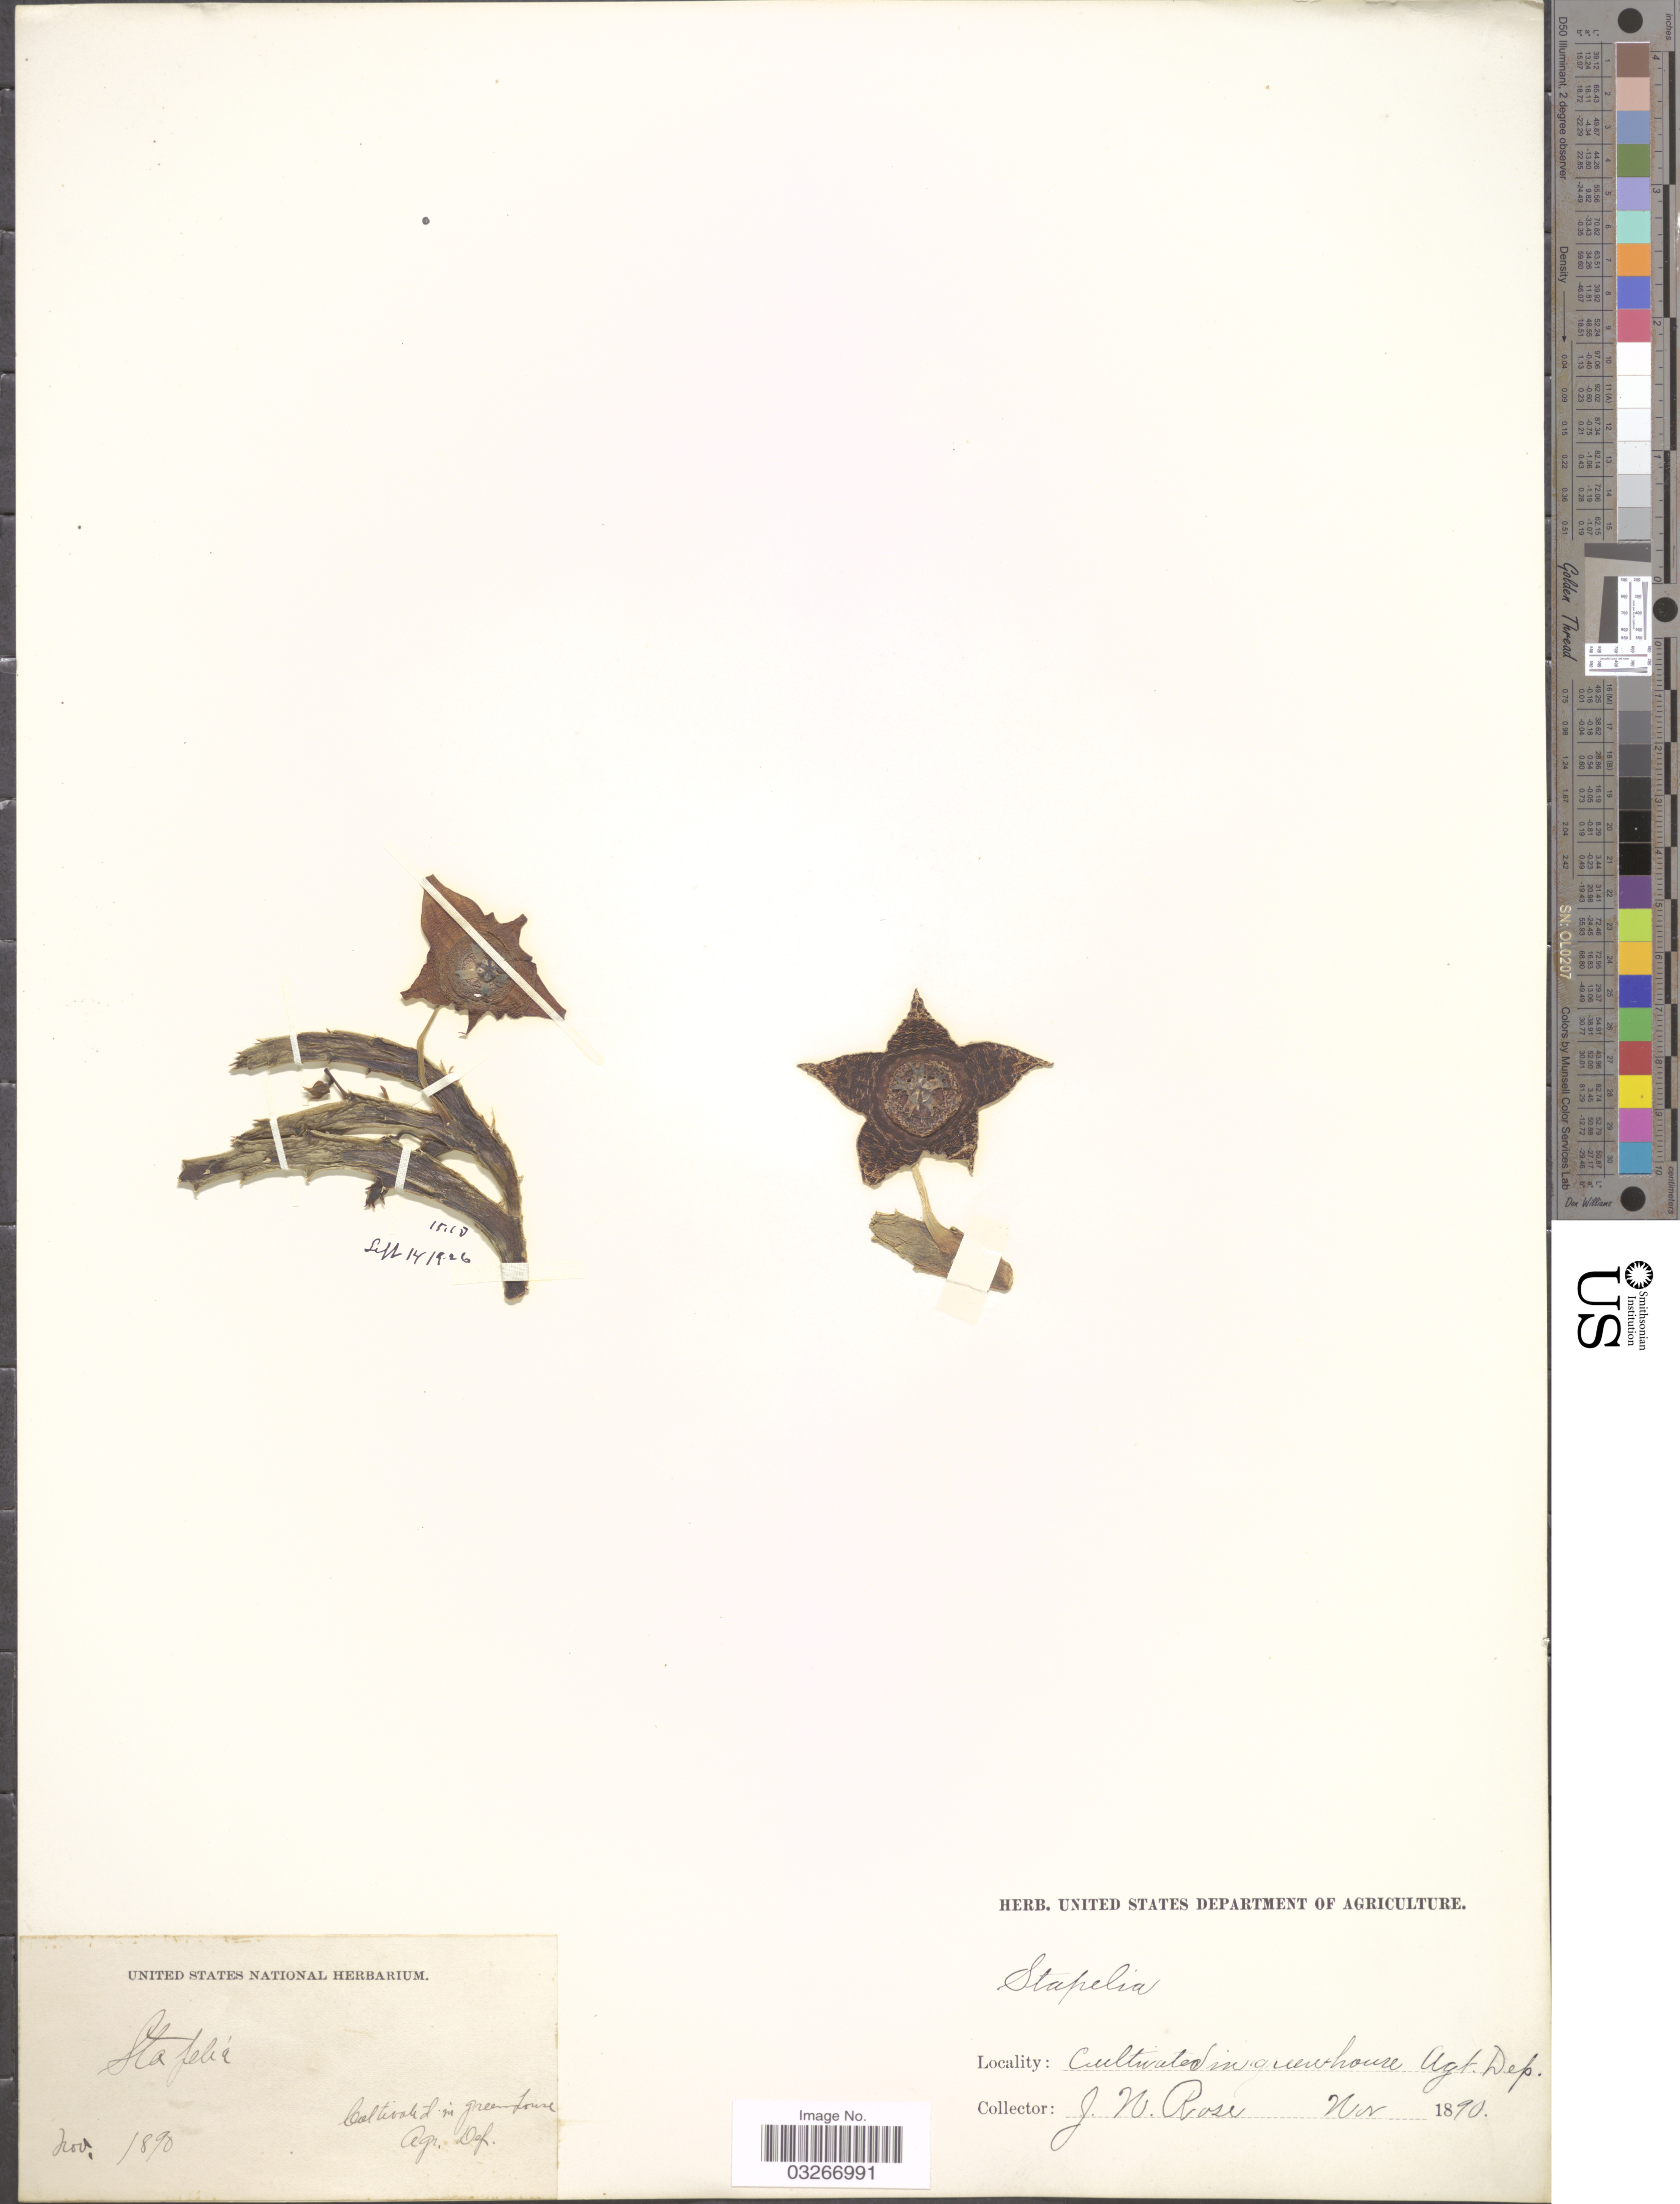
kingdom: Plantae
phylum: Tracheophyta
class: Magnoliopsida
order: Gentianales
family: Apocynaceae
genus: Orbea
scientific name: Orbea variegata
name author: (L.) Haw.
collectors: J. N. Rose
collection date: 1890-11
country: United States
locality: Greenehouse Agr. Dep.